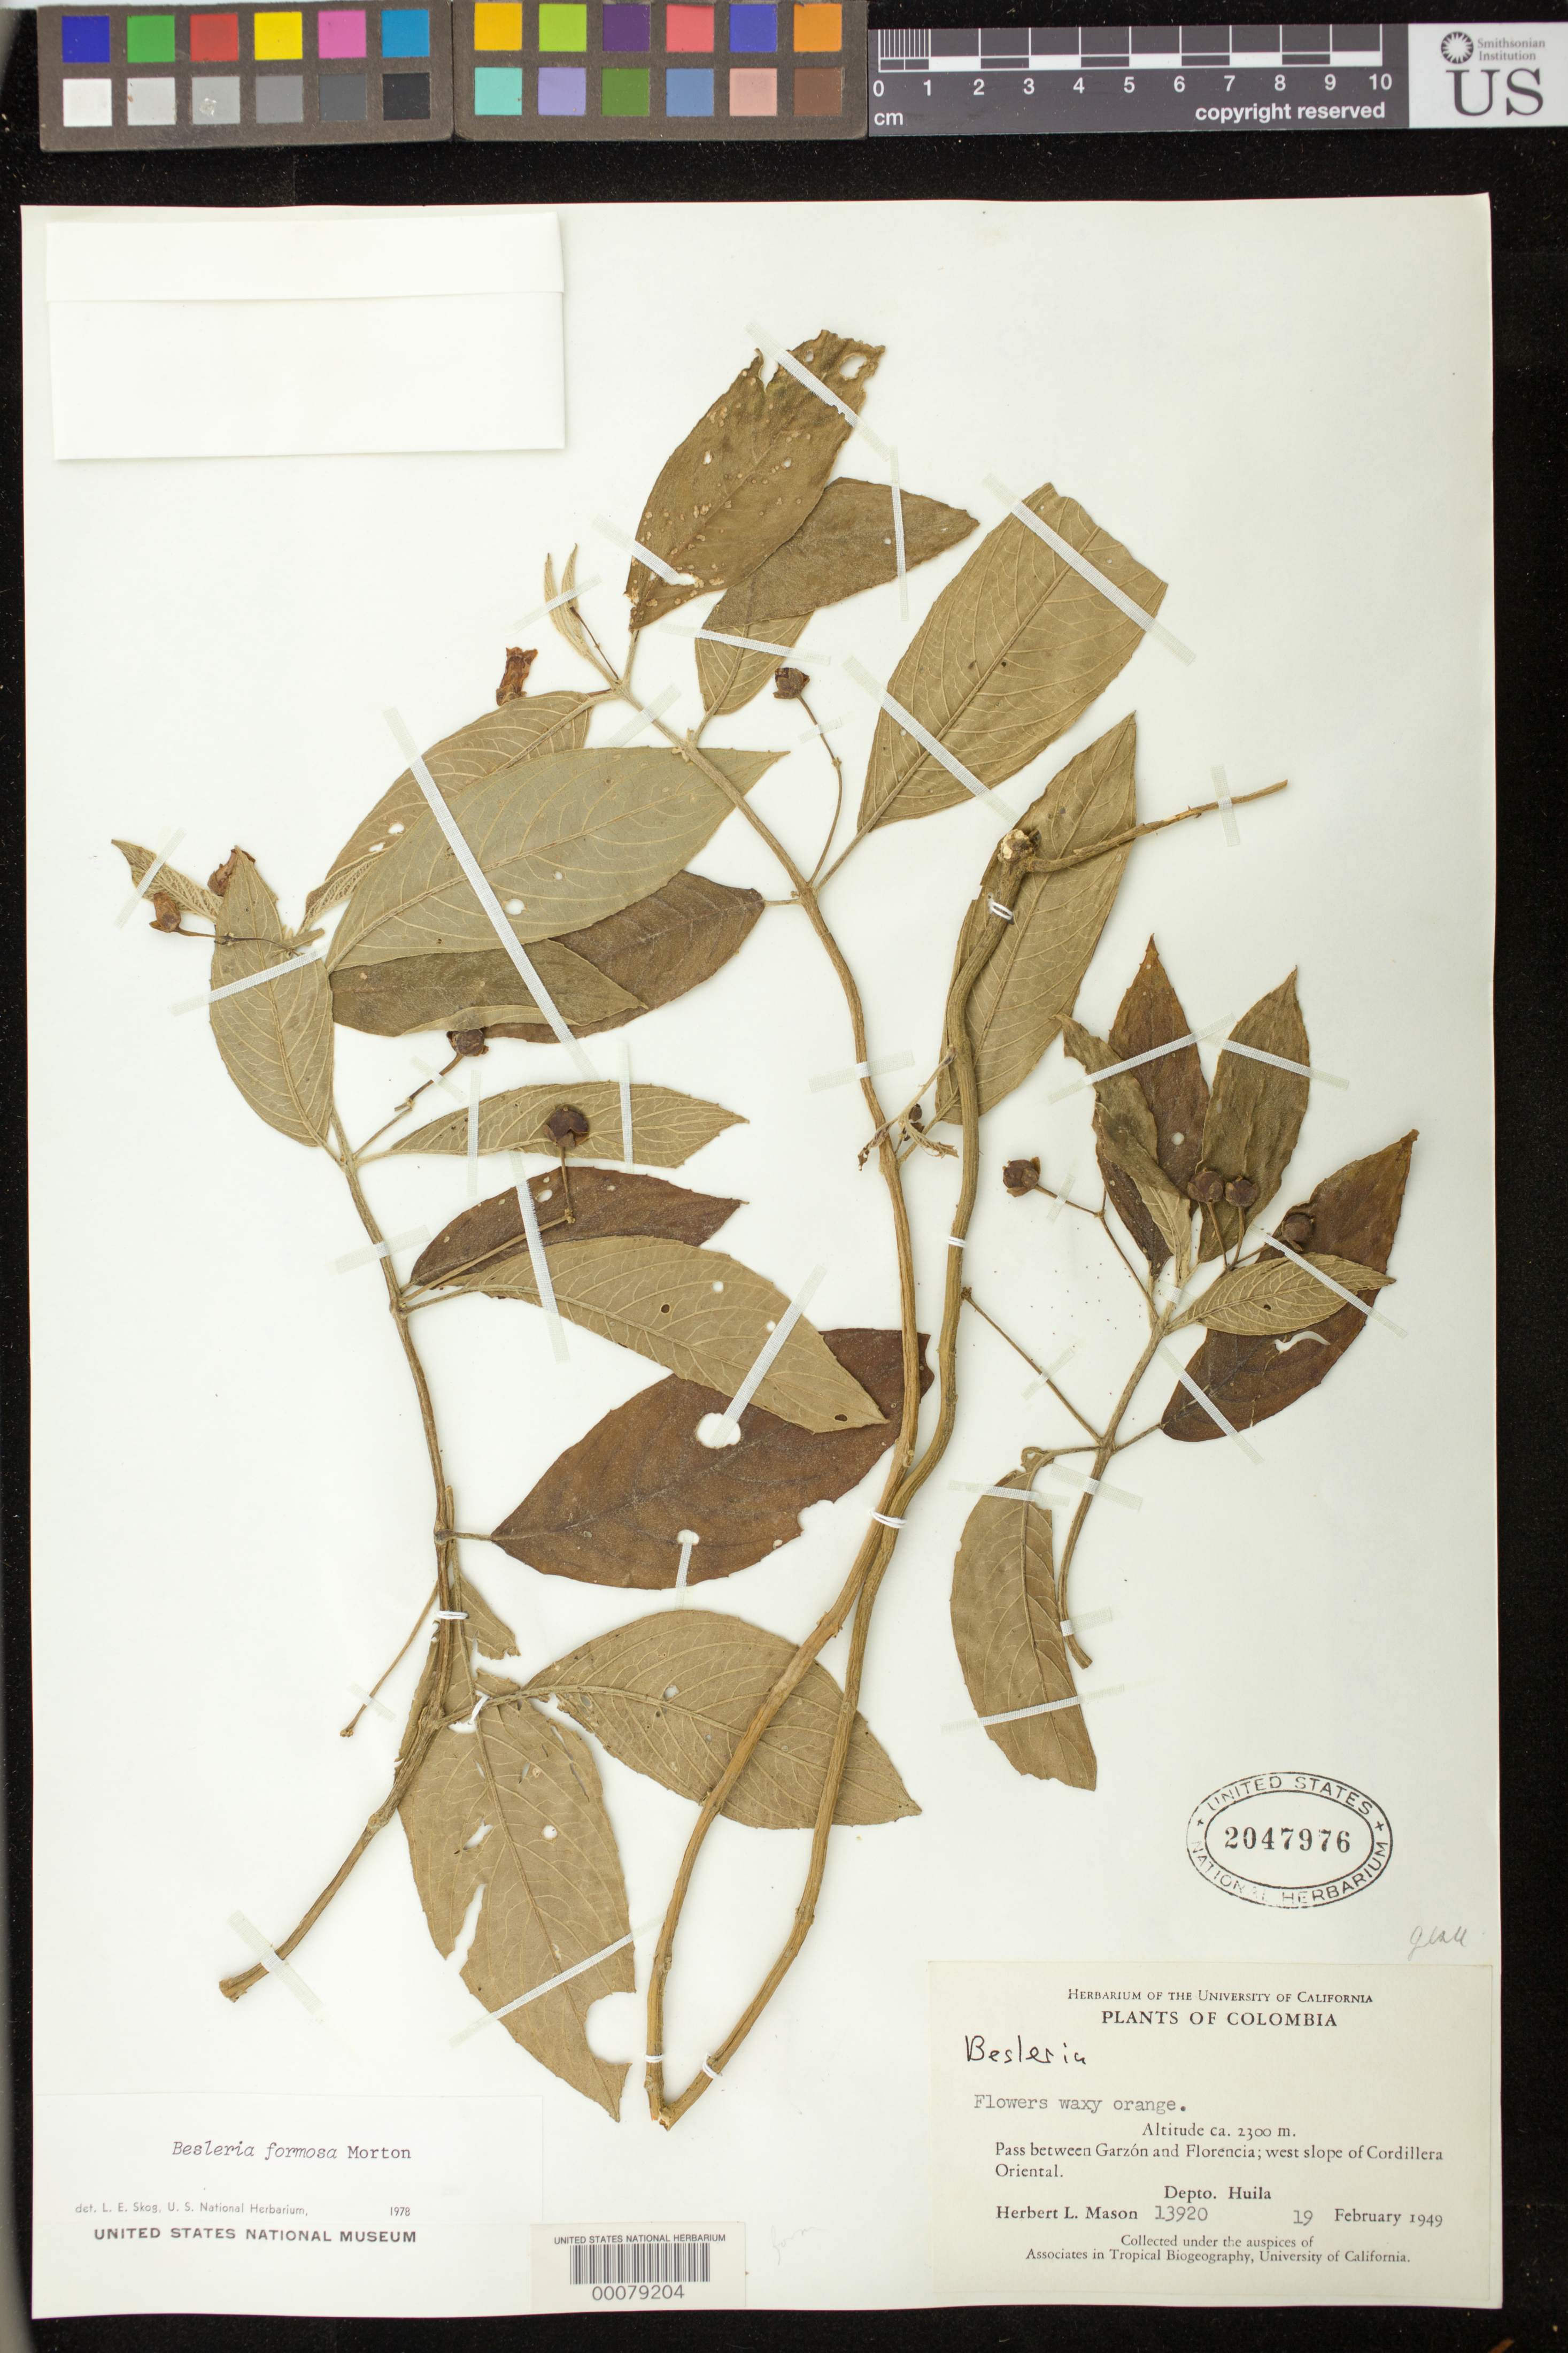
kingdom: Plantae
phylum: Tracheophyta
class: Magnoliopsida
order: Lamiales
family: Gesneriaceae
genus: Besleria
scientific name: Besleria amabilis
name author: C.V. Morton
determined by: Skog, Laurence E.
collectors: H. L. Mason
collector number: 13920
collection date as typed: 19 Feb 1949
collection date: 1949-02-19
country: Colombia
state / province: Huila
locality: Pass between Garzon and Florencia, west slope of Cordillera Occidental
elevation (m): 2300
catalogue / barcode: US 2047976